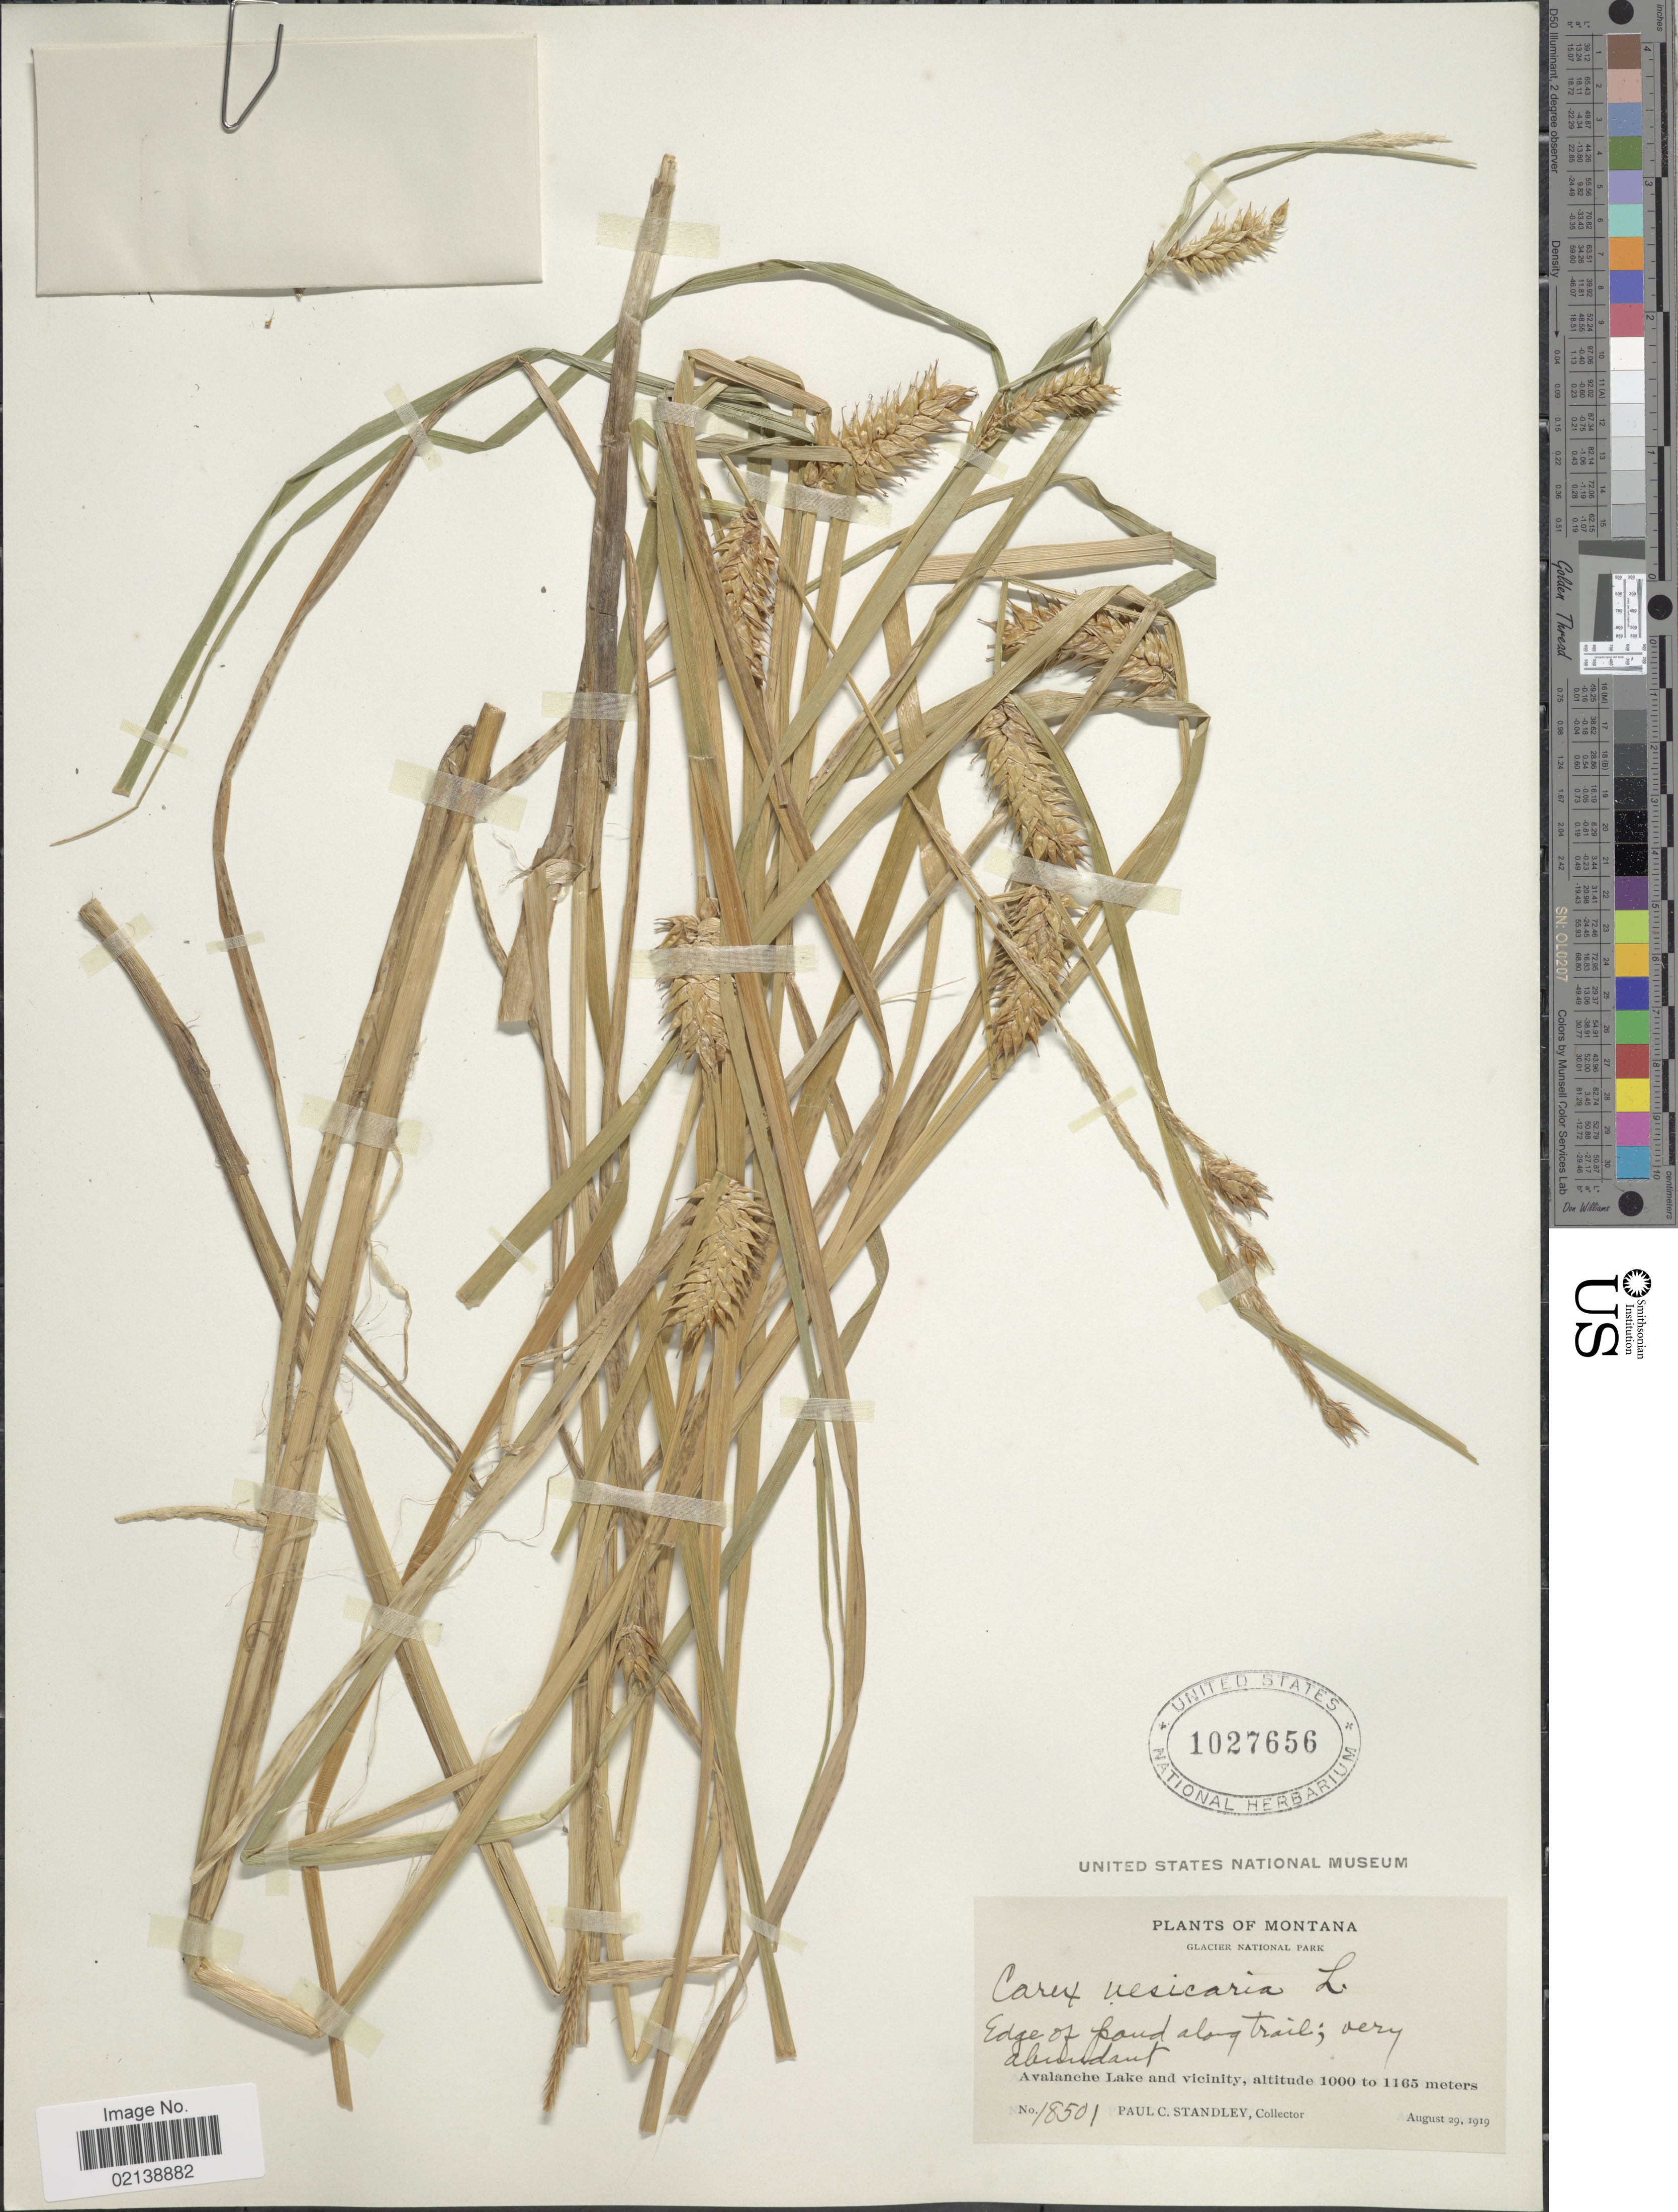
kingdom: Plantae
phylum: Tracheophyta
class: Liliopsida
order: Poales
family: Cyperaceae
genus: Carex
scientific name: Carex vesicaria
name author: L.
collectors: P. C. Standley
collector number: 18501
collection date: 1919-08-29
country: United States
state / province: Montana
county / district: Flathead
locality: Glacier National Park, Avalanche Lake and Vicinity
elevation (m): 1000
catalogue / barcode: US 1027656